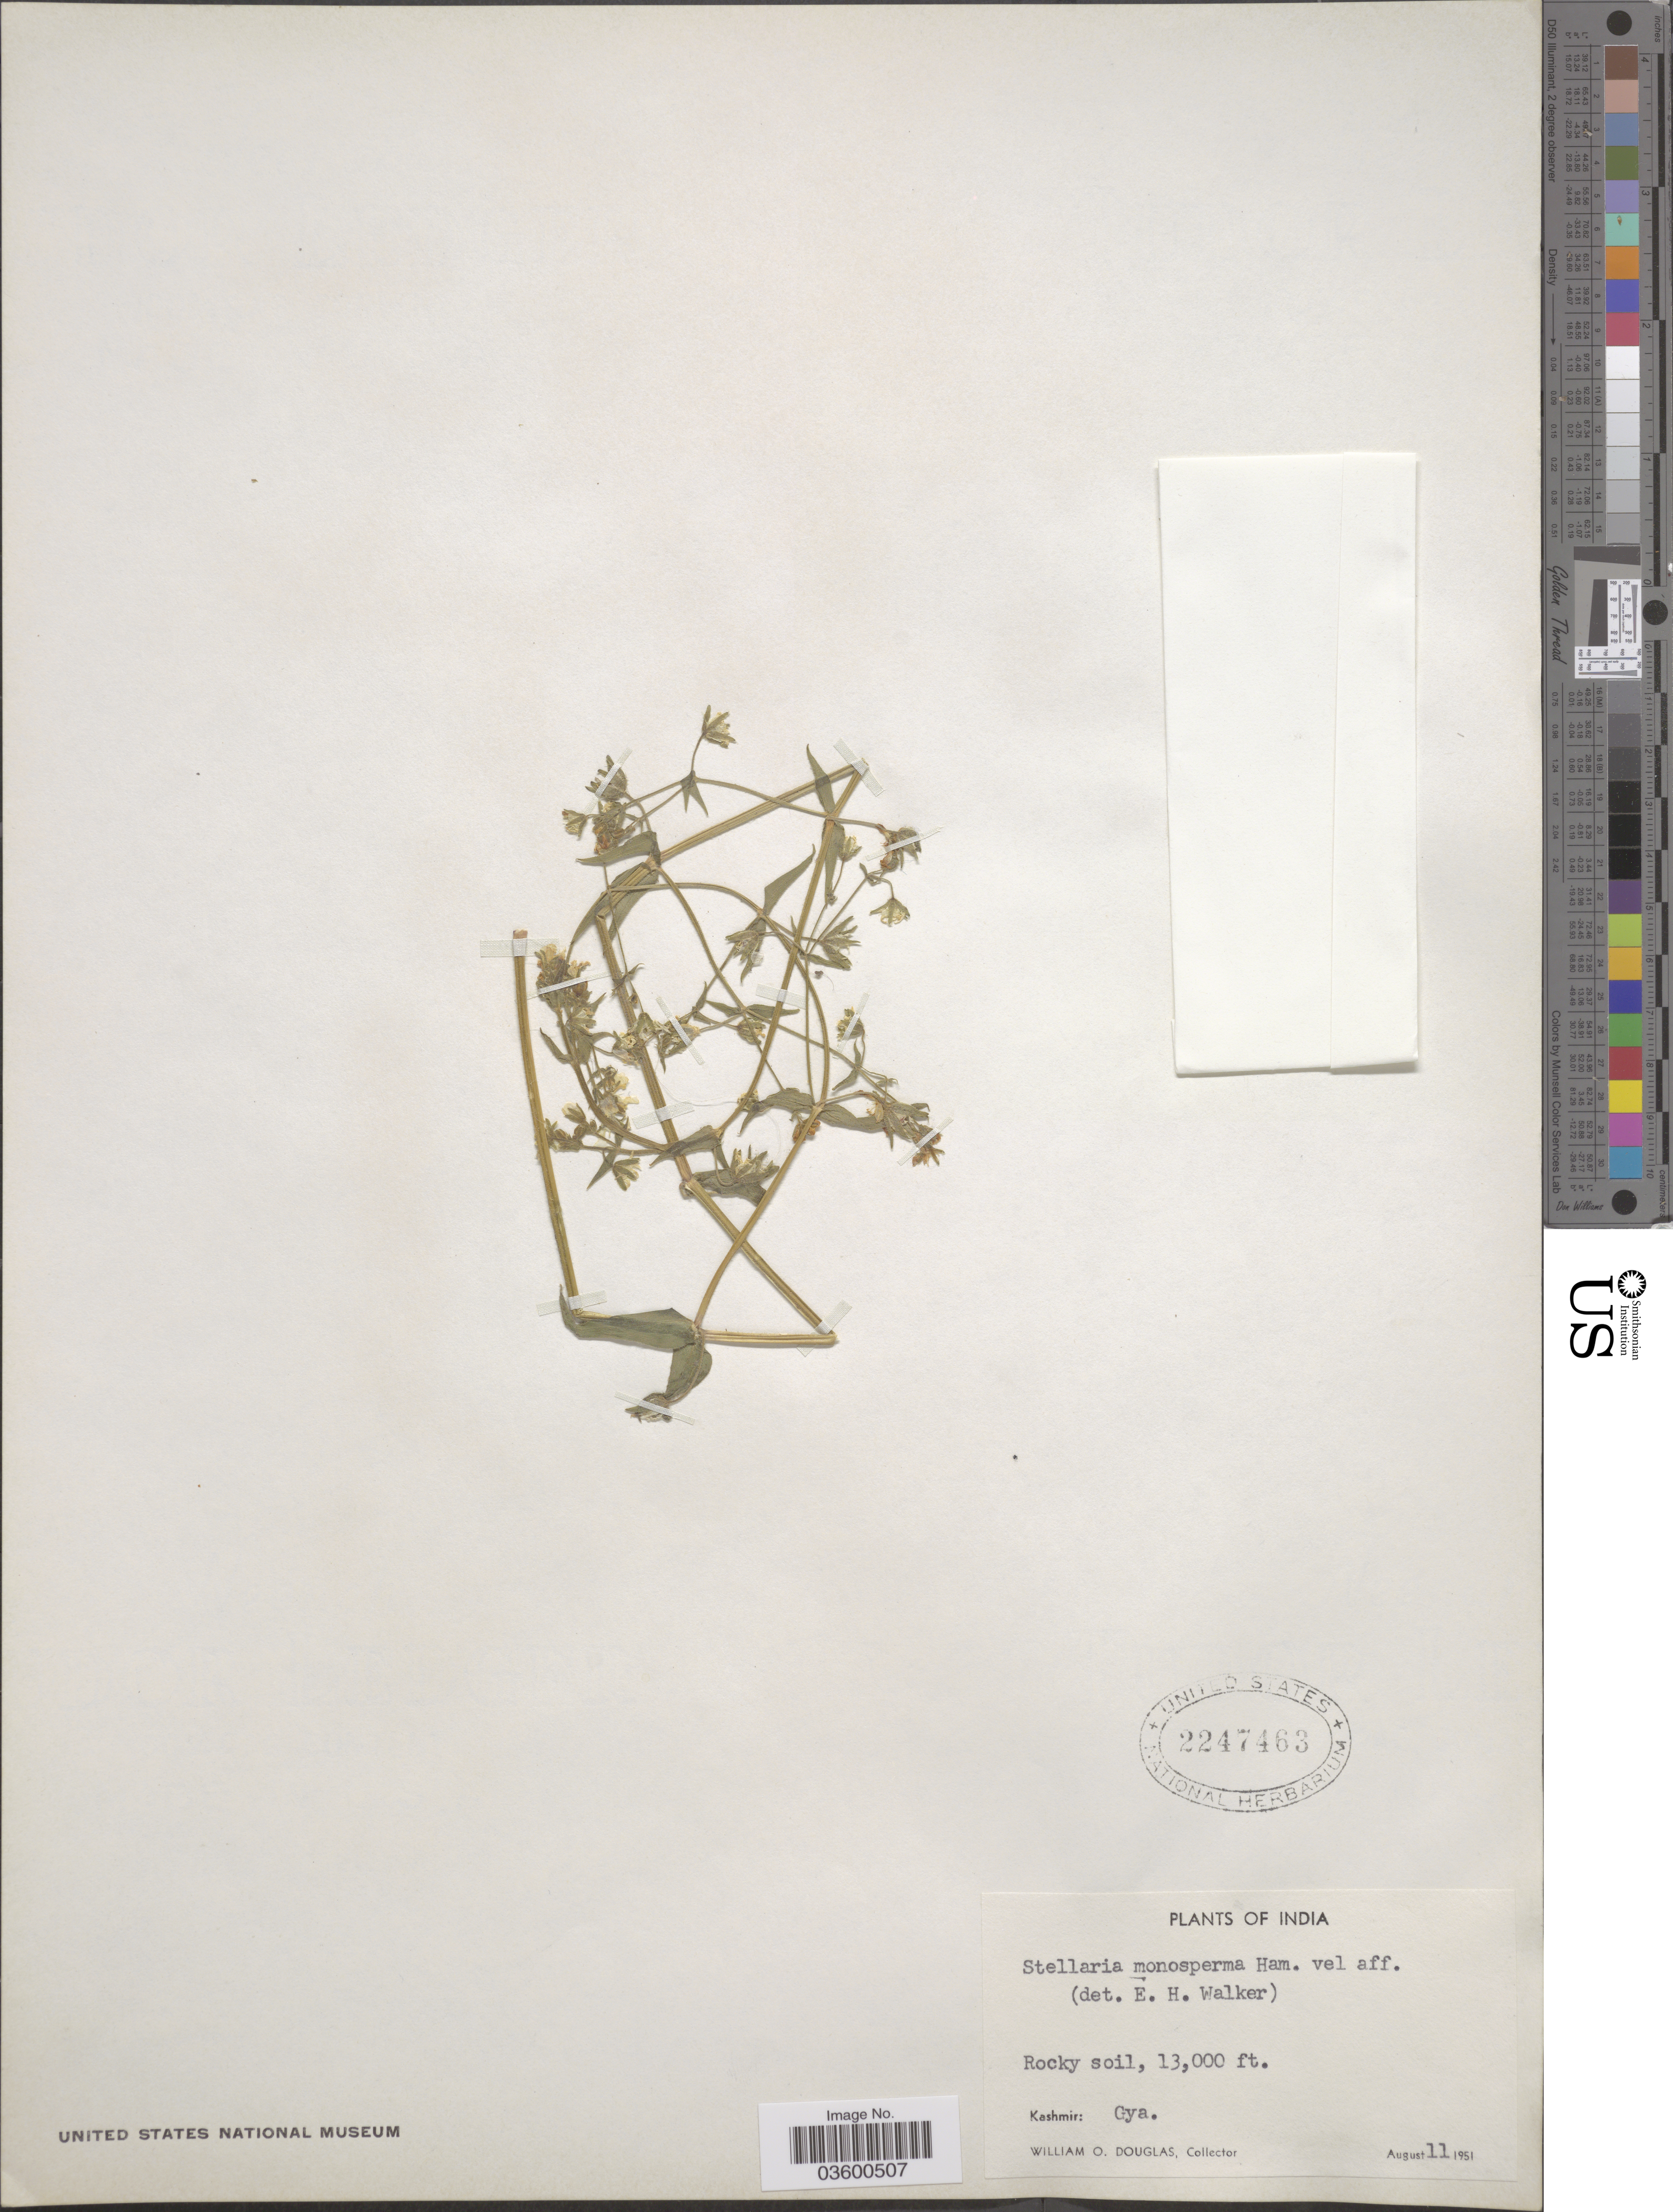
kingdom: Plantae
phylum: Tracheophyta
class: Magnoliopsida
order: Caryophyllales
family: Caryophyllaceae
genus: Schizotechium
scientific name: Schizotechium monospermum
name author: (Buch.-Ham. ex D. Don) Pusalkar & S.K. Srivast.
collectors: W. Douglas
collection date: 1951-08-11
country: India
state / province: Jammu and Kashmir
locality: Kashmir: Gya.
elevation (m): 3962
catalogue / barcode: US 2247463